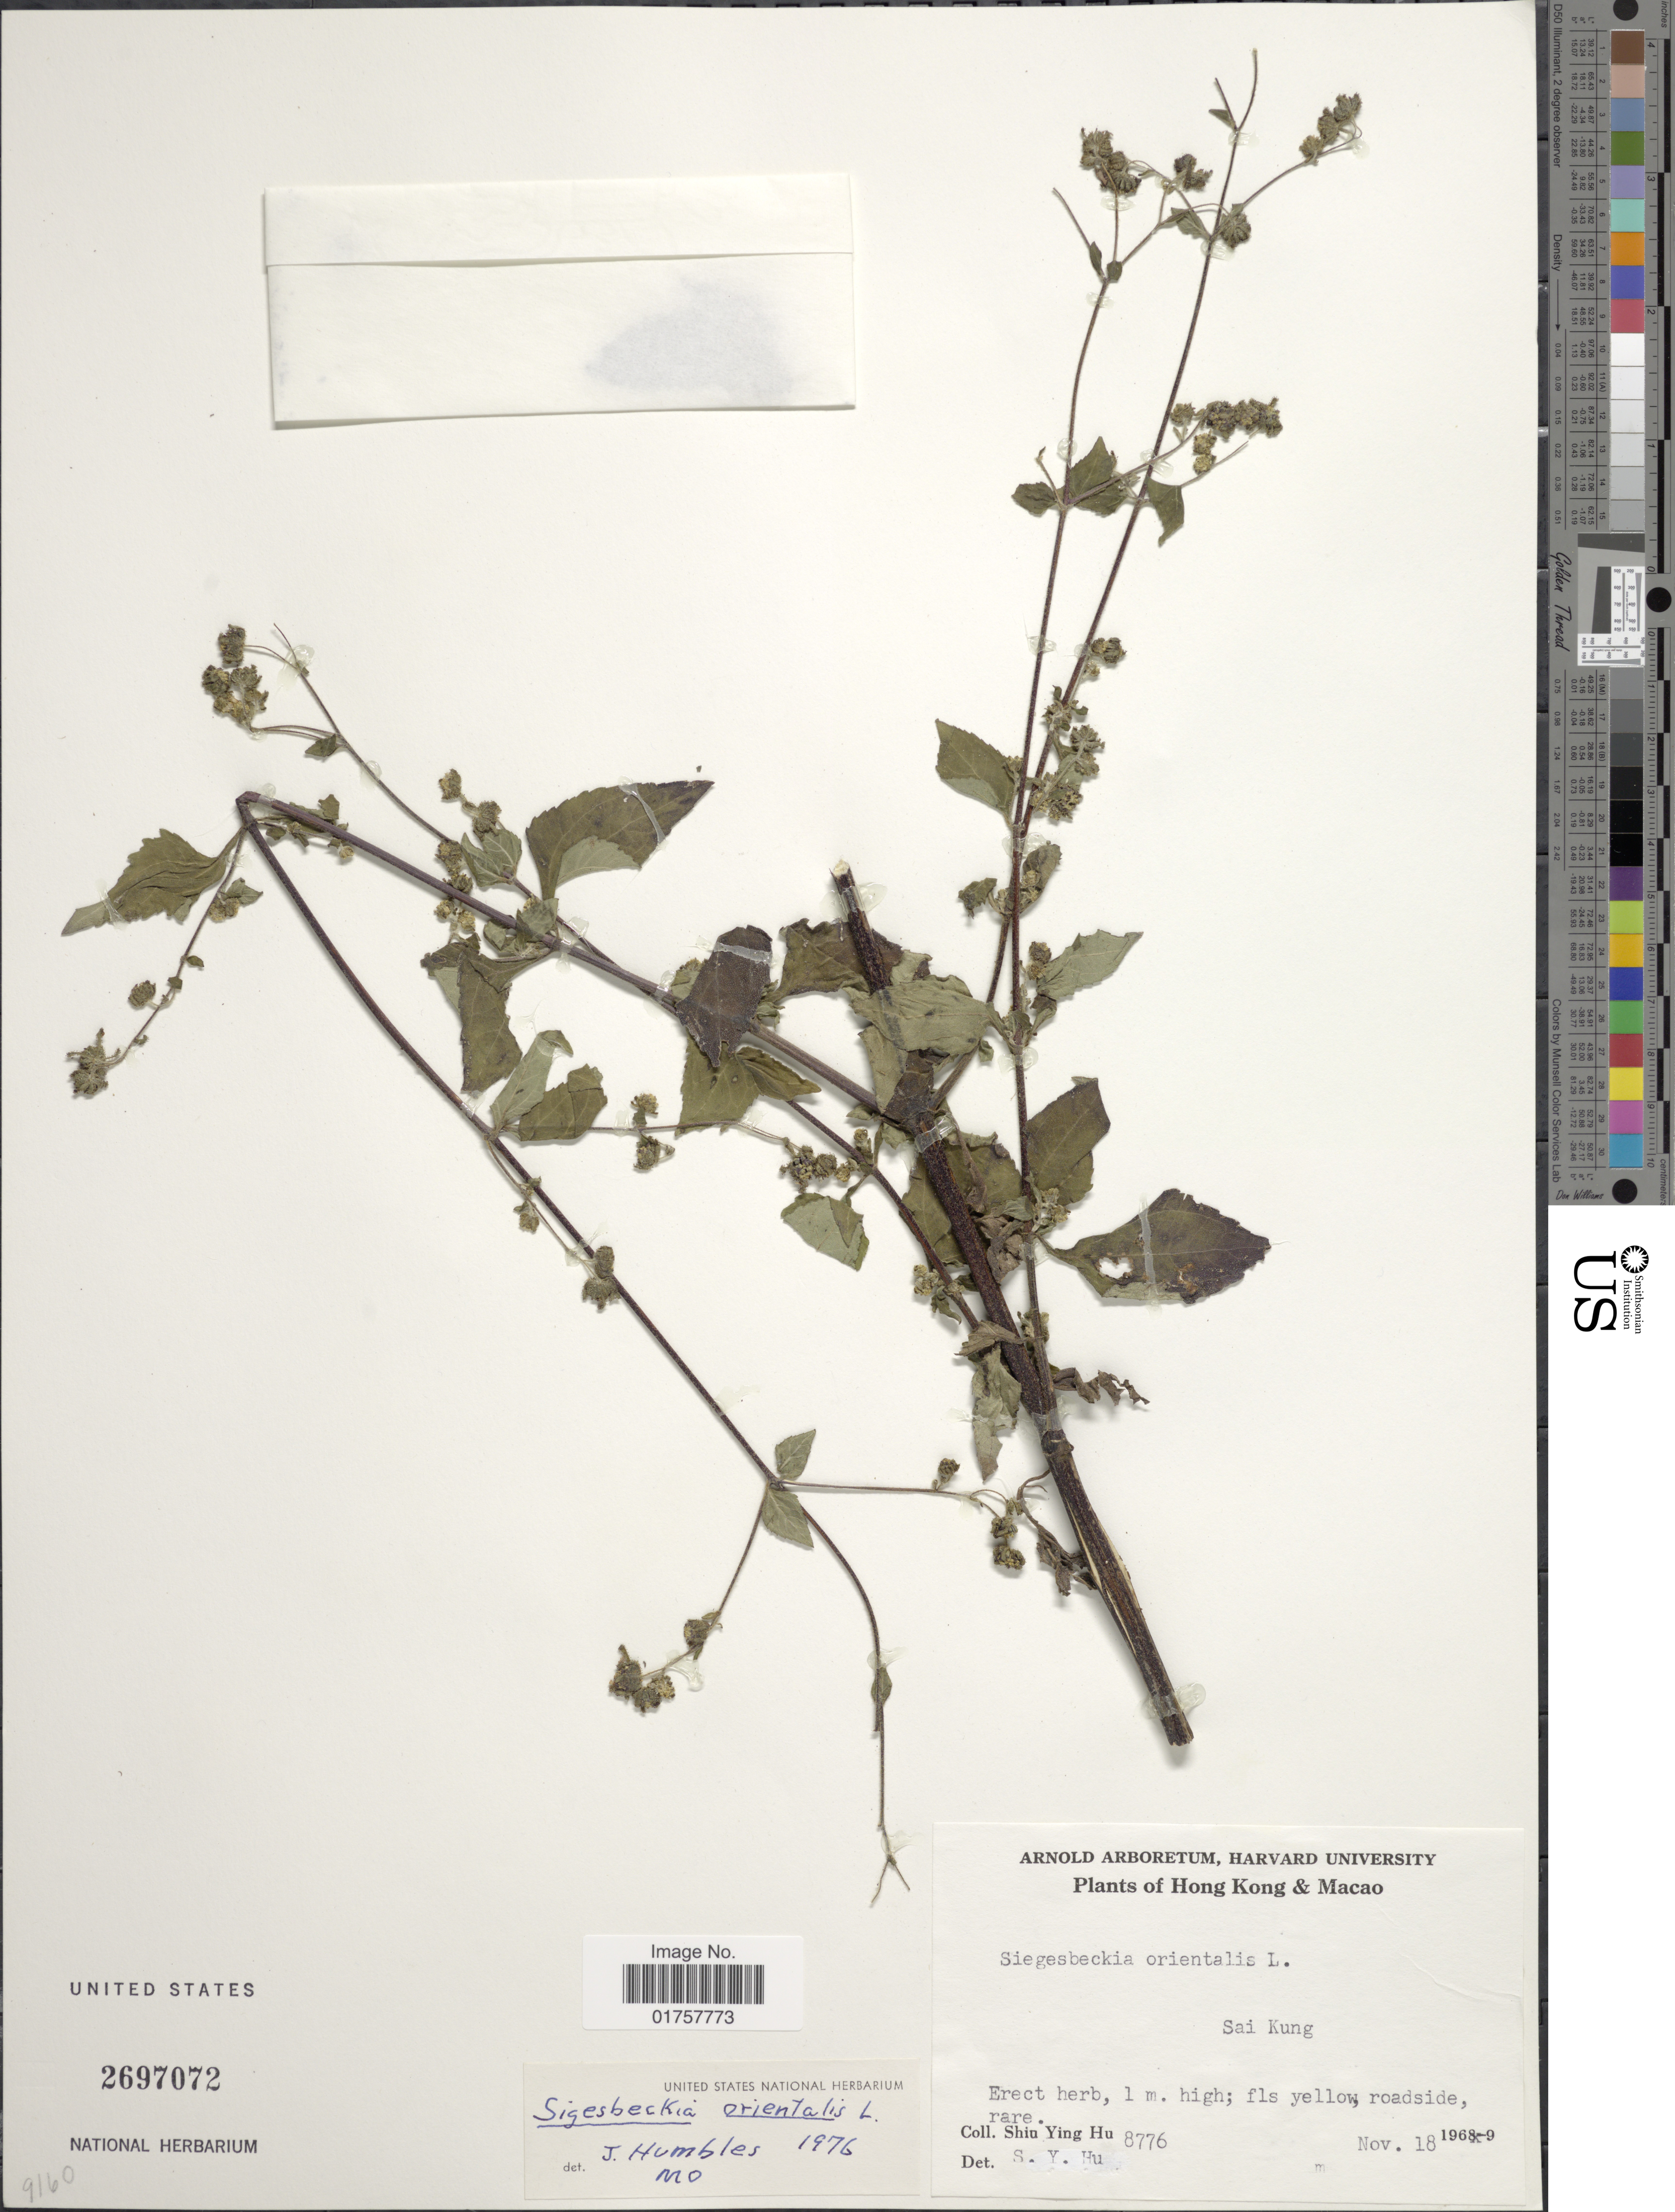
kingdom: Plantae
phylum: Tracheophyta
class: Magnoliopsida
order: Asterales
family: Asteraceae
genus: Sigesbeckia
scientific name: Sigesbeckia orientalis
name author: L.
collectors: S. Y. Hu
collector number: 8776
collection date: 1969-11-18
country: China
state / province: Hong Kong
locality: Hong Kong & Macau, Sai Kung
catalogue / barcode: US 2697072